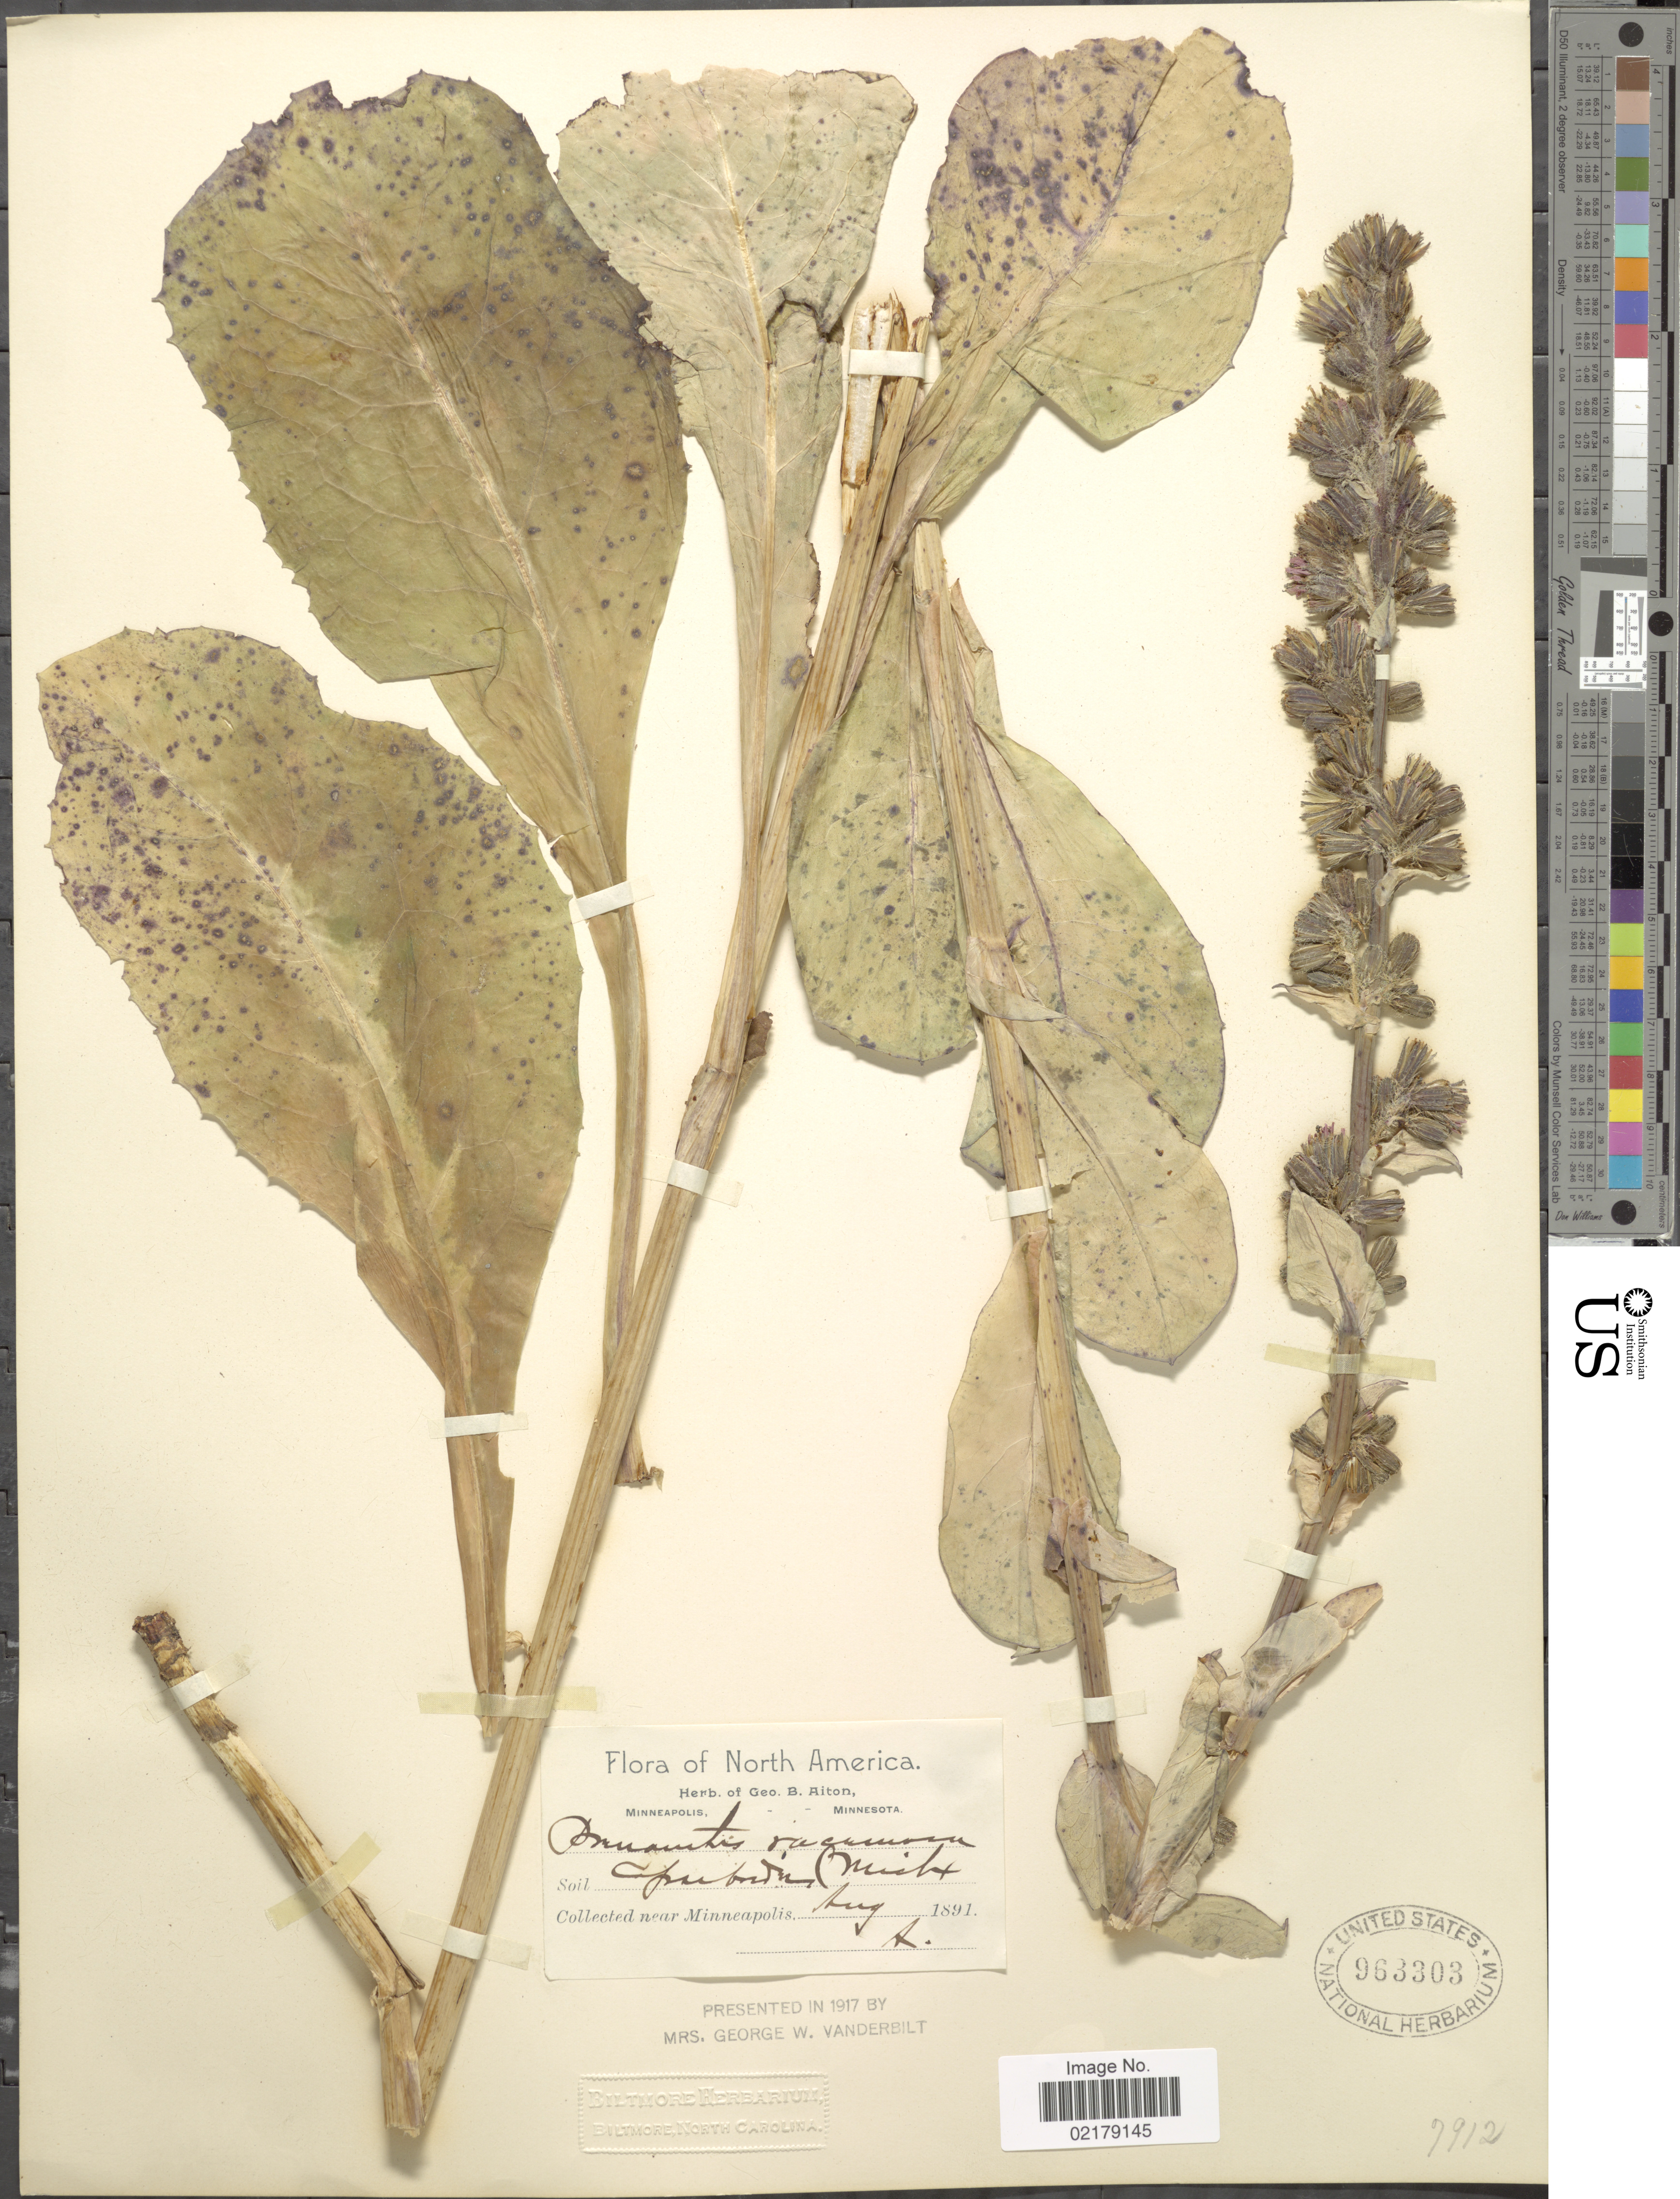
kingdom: Plantae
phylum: Tracheophyta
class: Magnoliopsida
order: Asterales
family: Asteraceae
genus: Nabalus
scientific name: Nabalus racemosus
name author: (Michx.) Hook.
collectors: ex herb. Geo. B. Aiton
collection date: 1891-08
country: United States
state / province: Minnesota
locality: Near Minneapolis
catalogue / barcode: US 963303